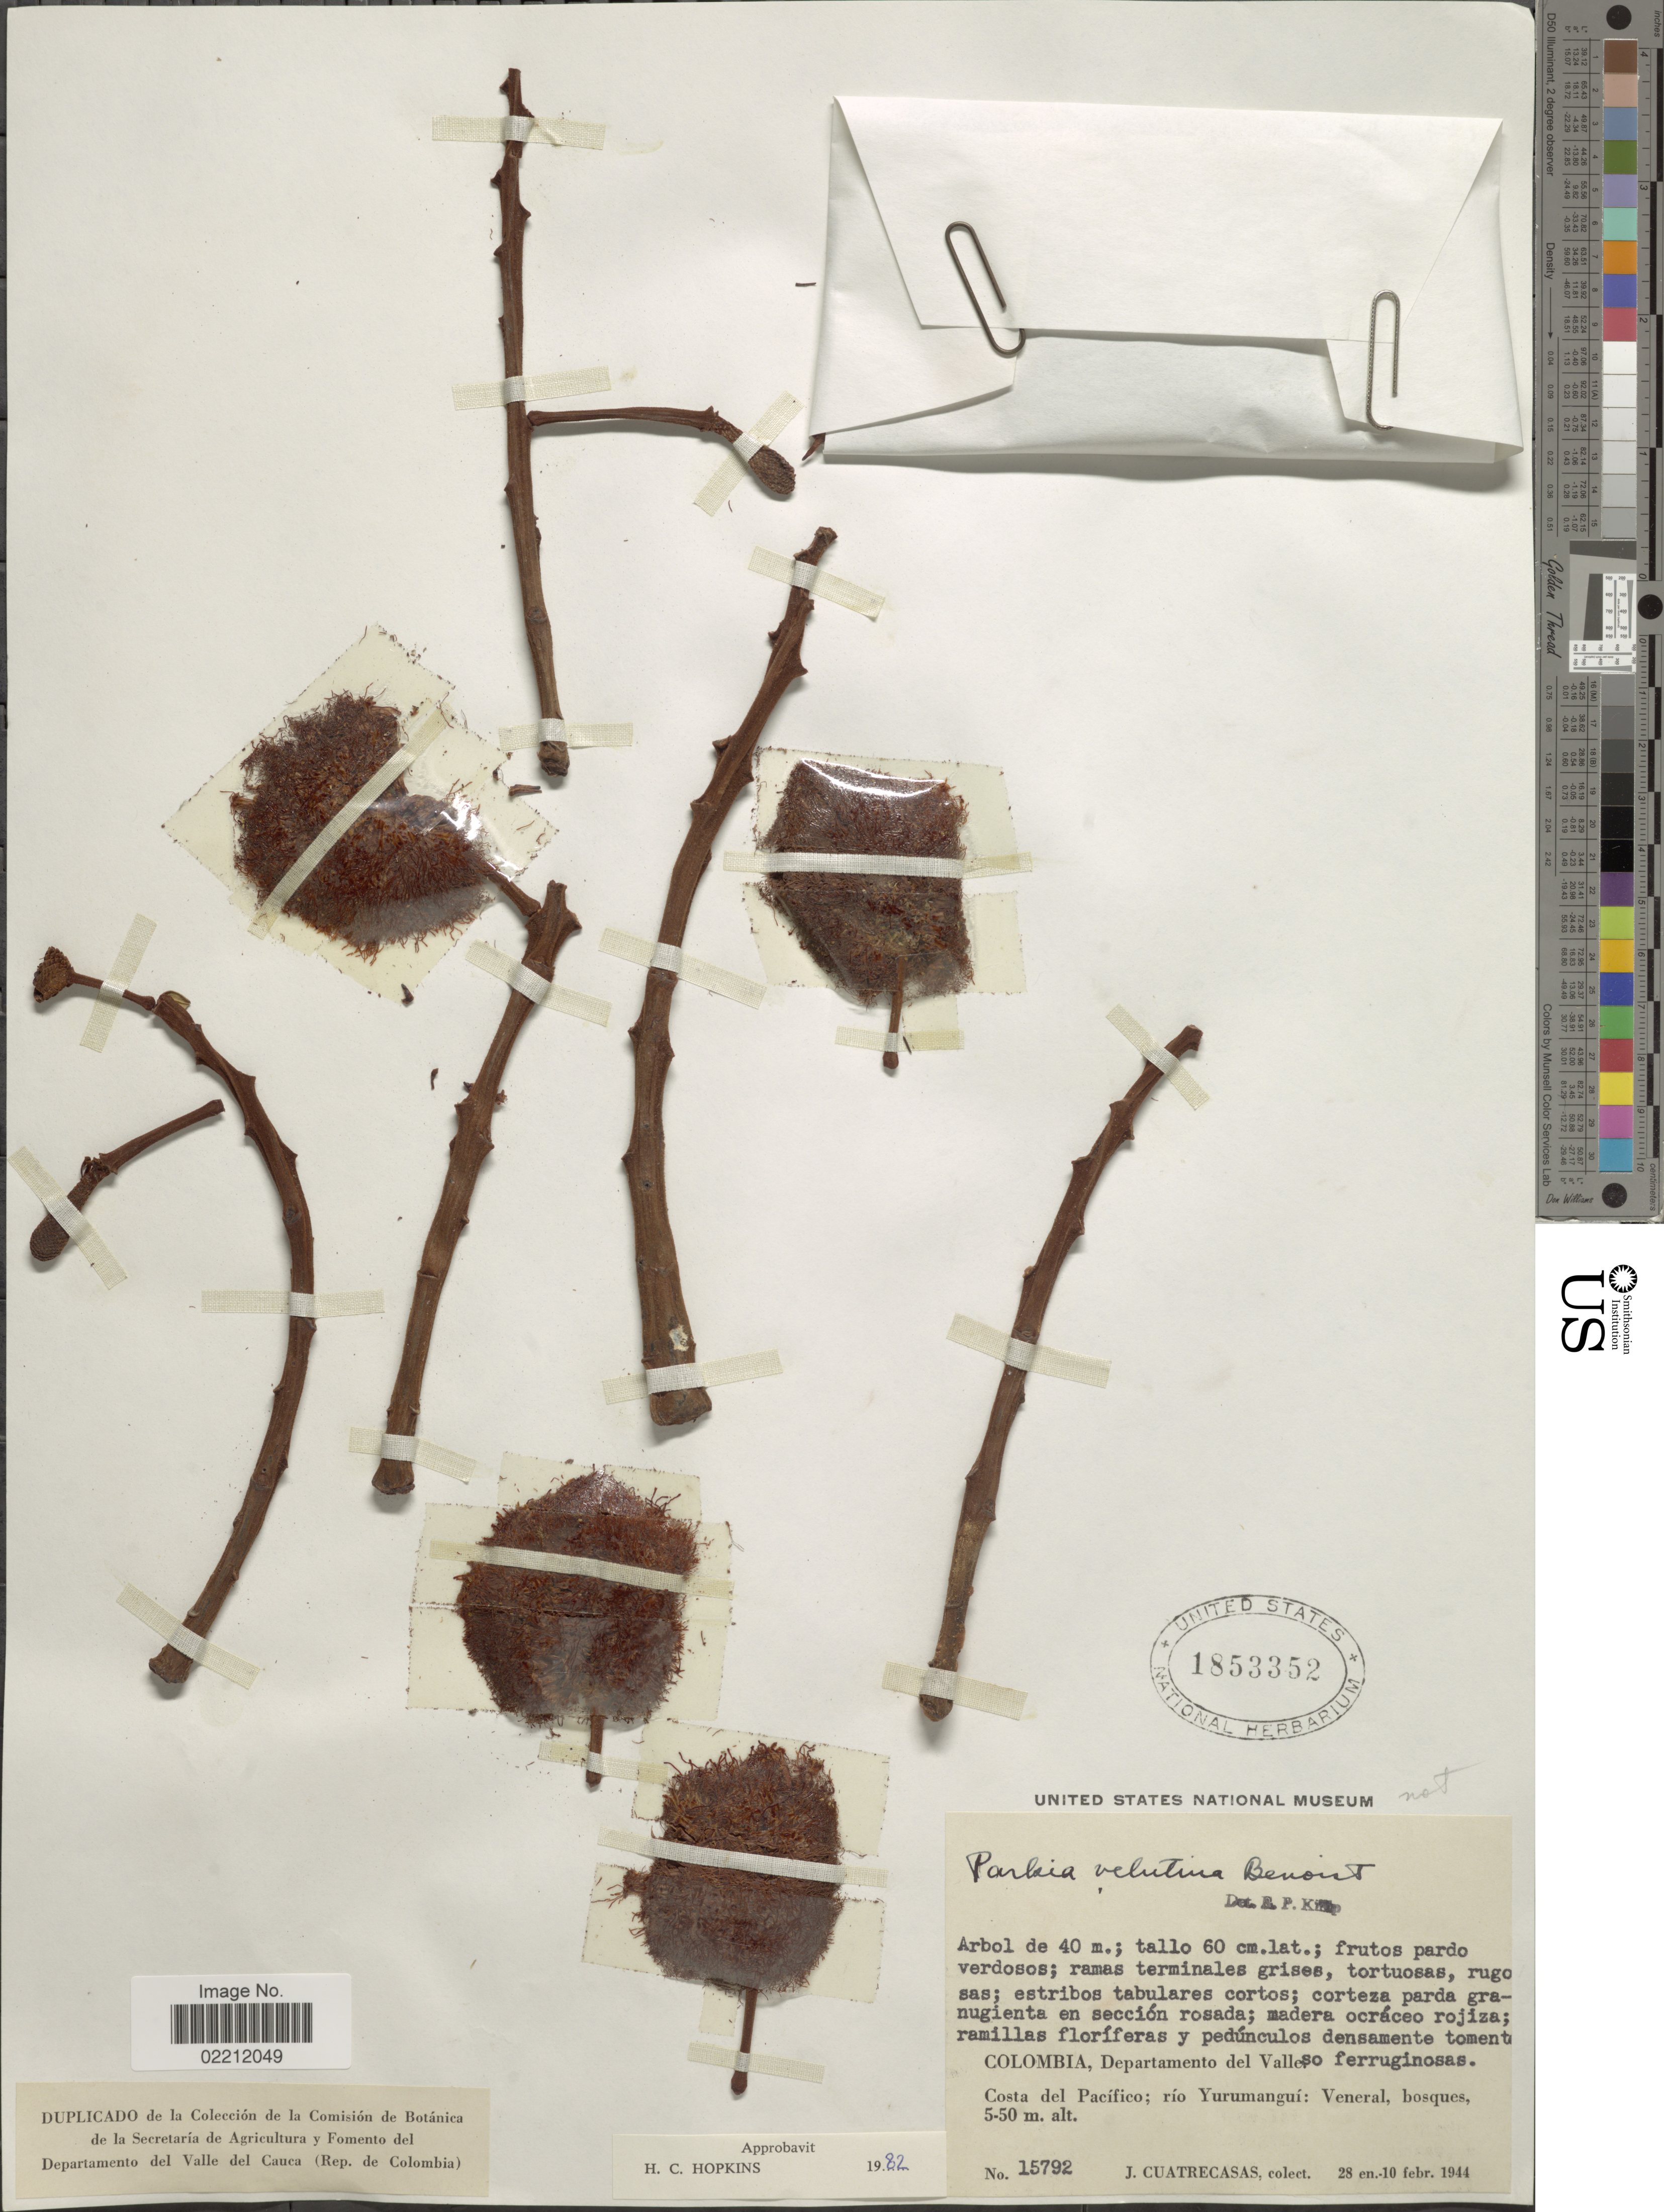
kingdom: Plantae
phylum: Tracheophyta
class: Magnoliopsida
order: Fabales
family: Fabaceae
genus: Parkia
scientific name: Parkia velutina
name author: Benoist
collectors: J. Cuatrecasas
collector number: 15792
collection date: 1944-01-28/1944-02-10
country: Colombia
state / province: Valle del Cauca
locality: Colombia, Departamento del Valle. Costa del Pacifico; Rio Yurumangui.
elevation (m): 5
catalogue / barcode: US 1853352